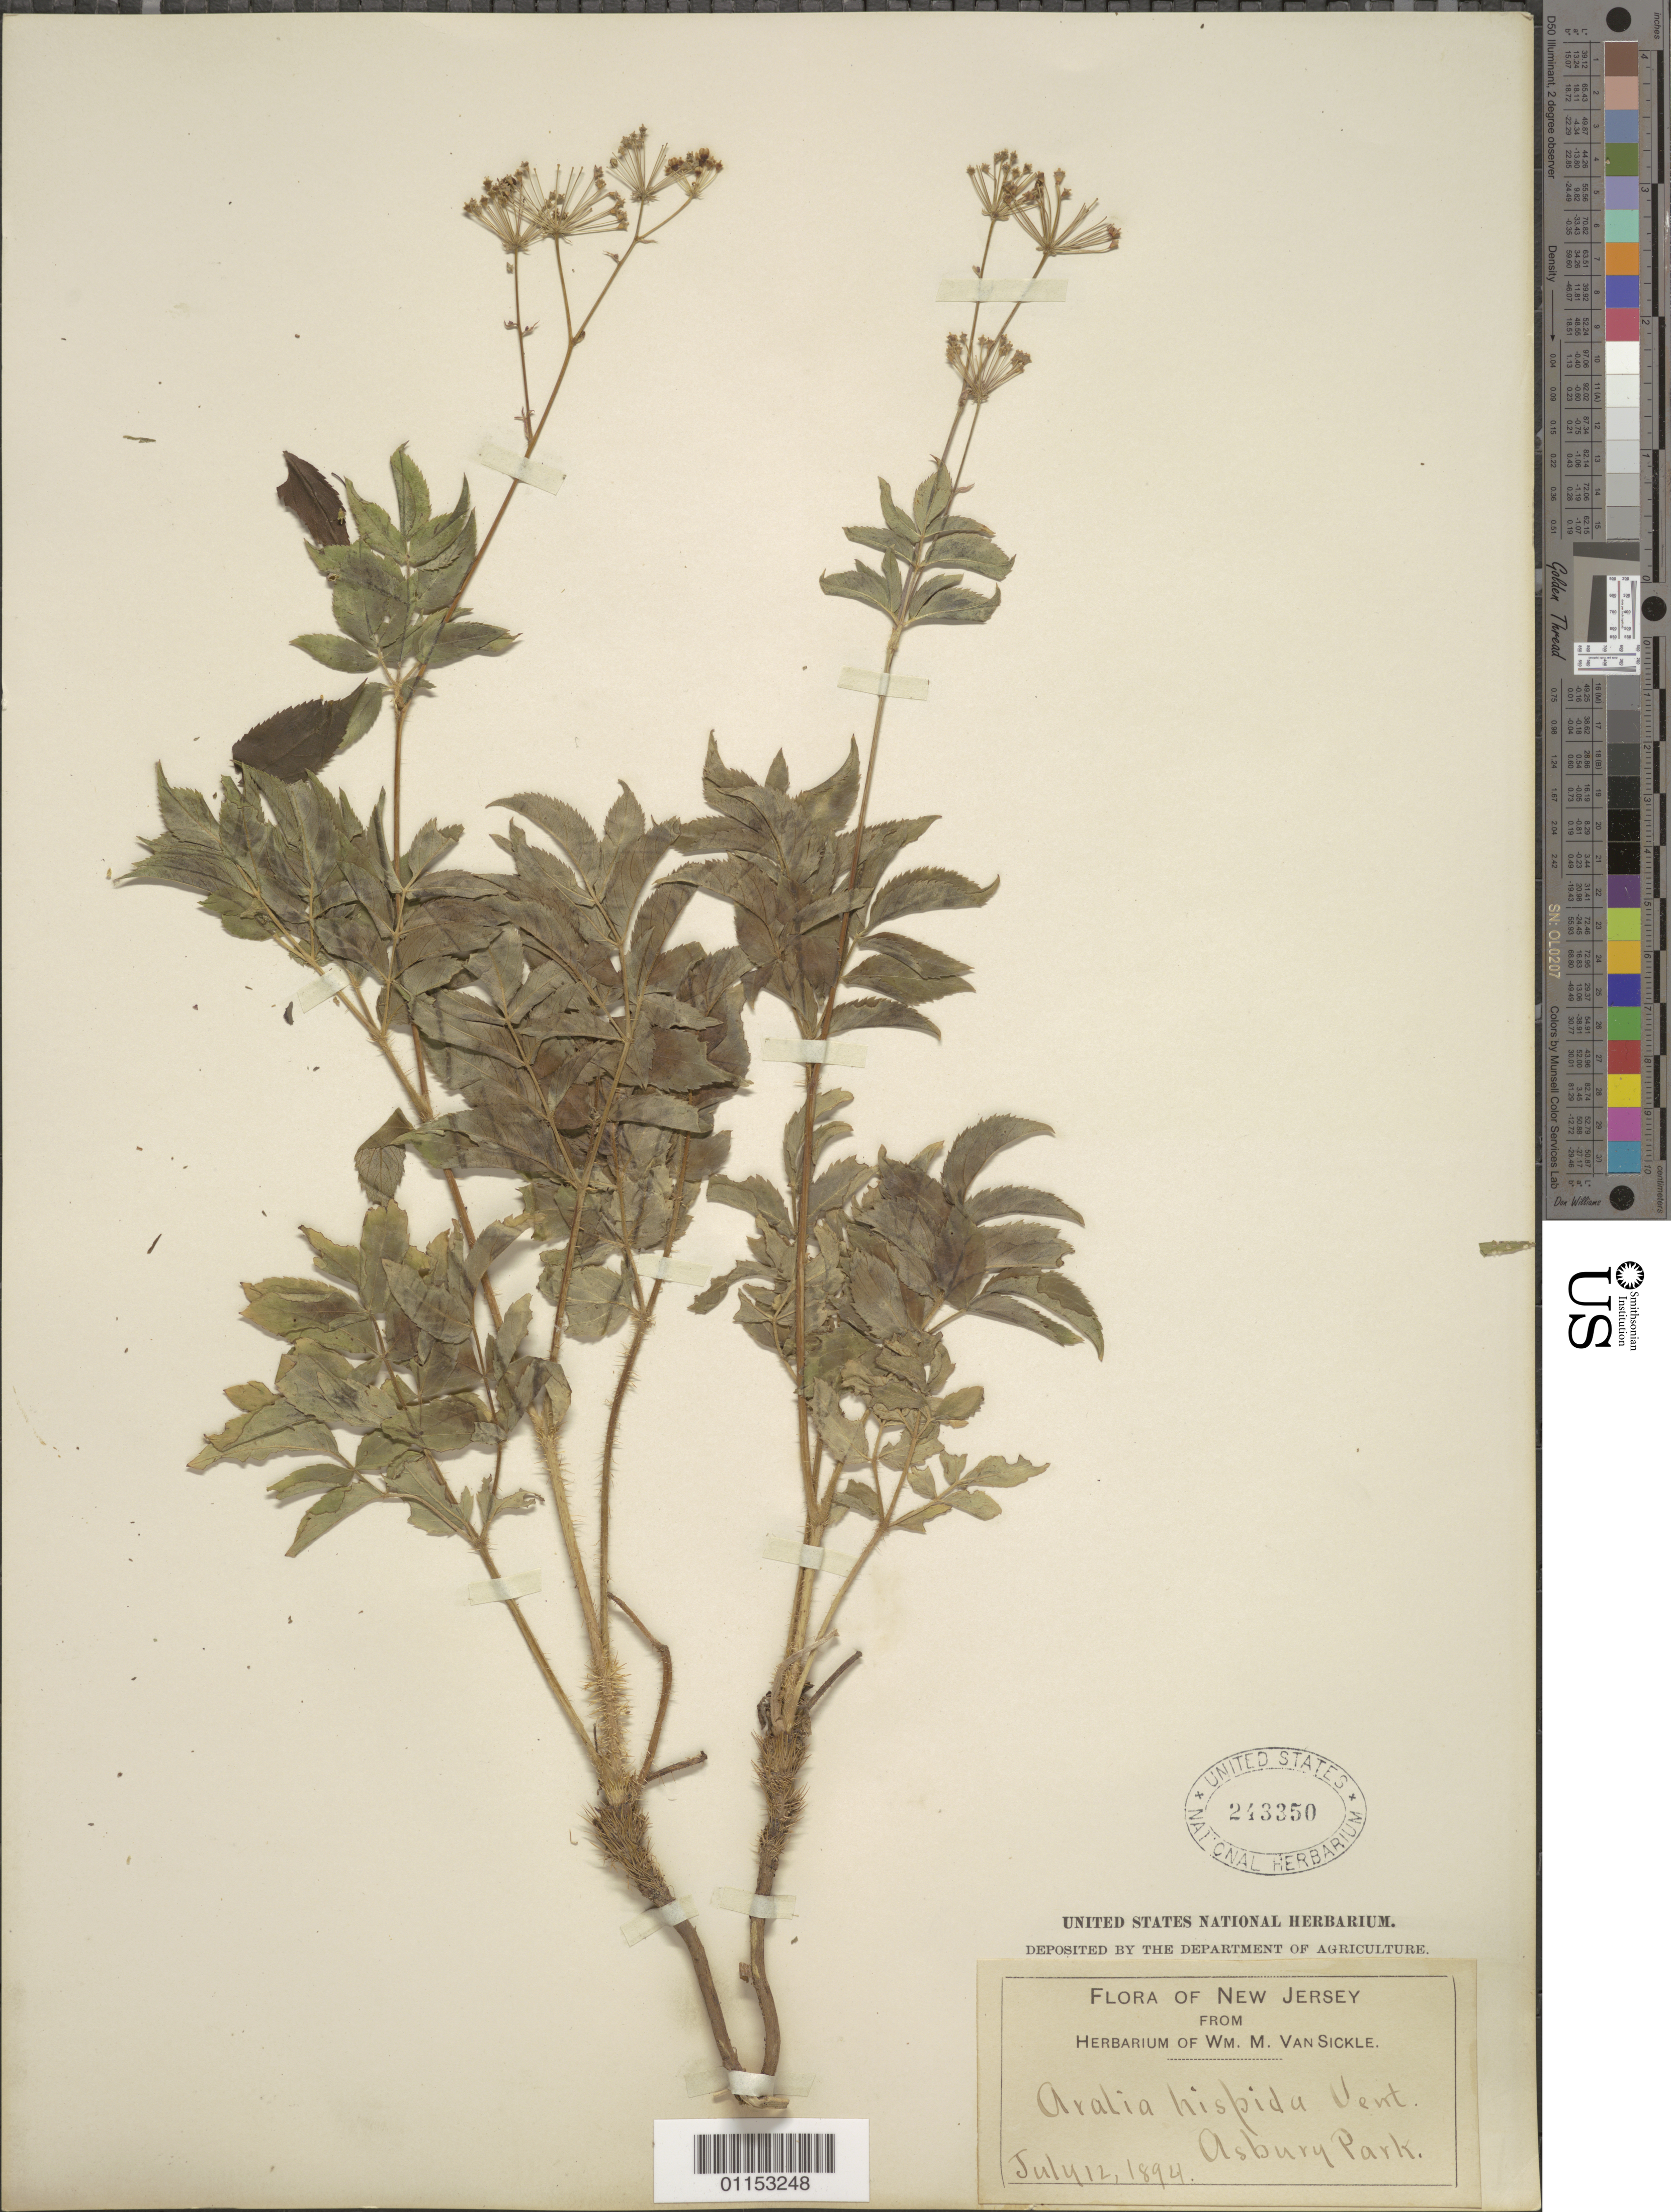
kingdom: Plantae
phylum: Tracheophyta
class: Magnoliopsida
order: Apiales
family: Araliaceae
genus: Aralia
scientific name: Aralia hispida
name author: Vent.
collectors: ex herb. Wm. M. Van Sickle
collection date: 1894-07-12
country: United States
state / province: New Jersey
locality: Asbury Park.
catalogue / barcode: US 243350